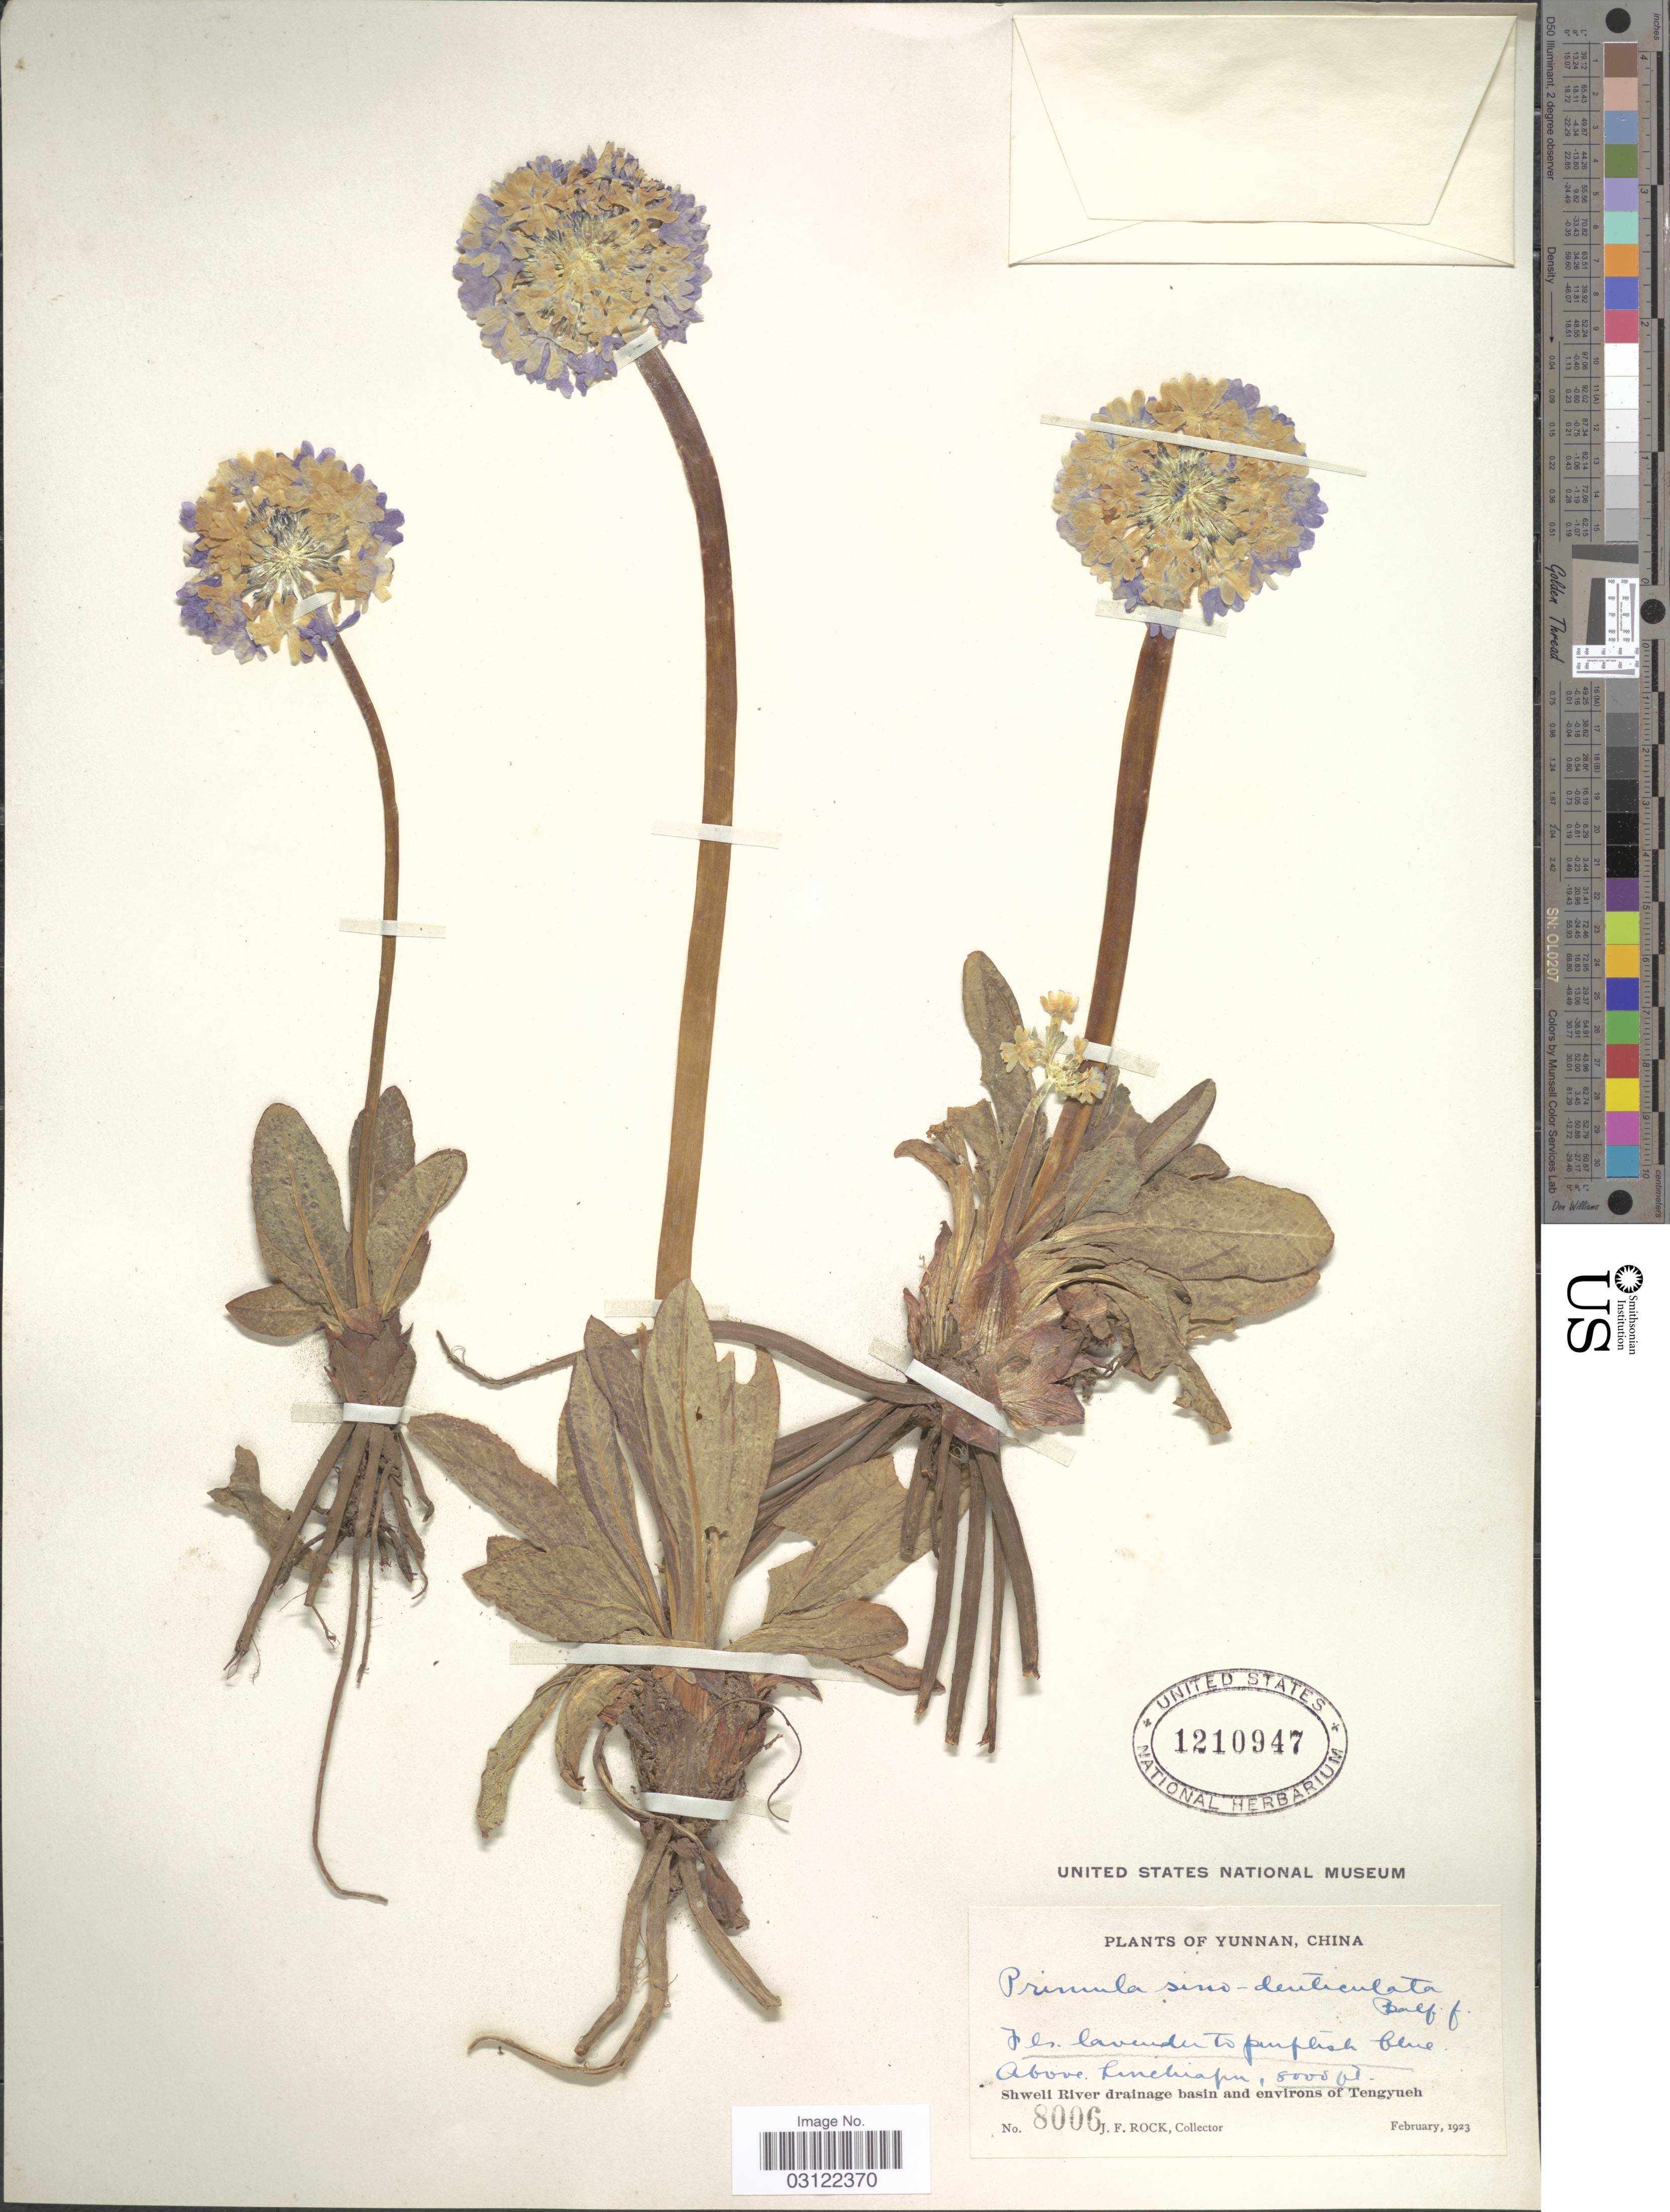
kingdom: Plantae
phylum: Tracheophyta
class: Magnoliopsida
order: Ericales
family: Primulaceae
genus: Primula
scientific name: Primula sino-denticulata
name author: Balf. f. & Forrest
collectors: J. Rock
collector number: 8006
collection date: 1923-02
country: China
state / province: Yunnan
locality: Above Linchiapu. Shweli River drainage basin and environs of Tengyueh.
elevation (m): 2438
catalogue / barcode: US 1210947